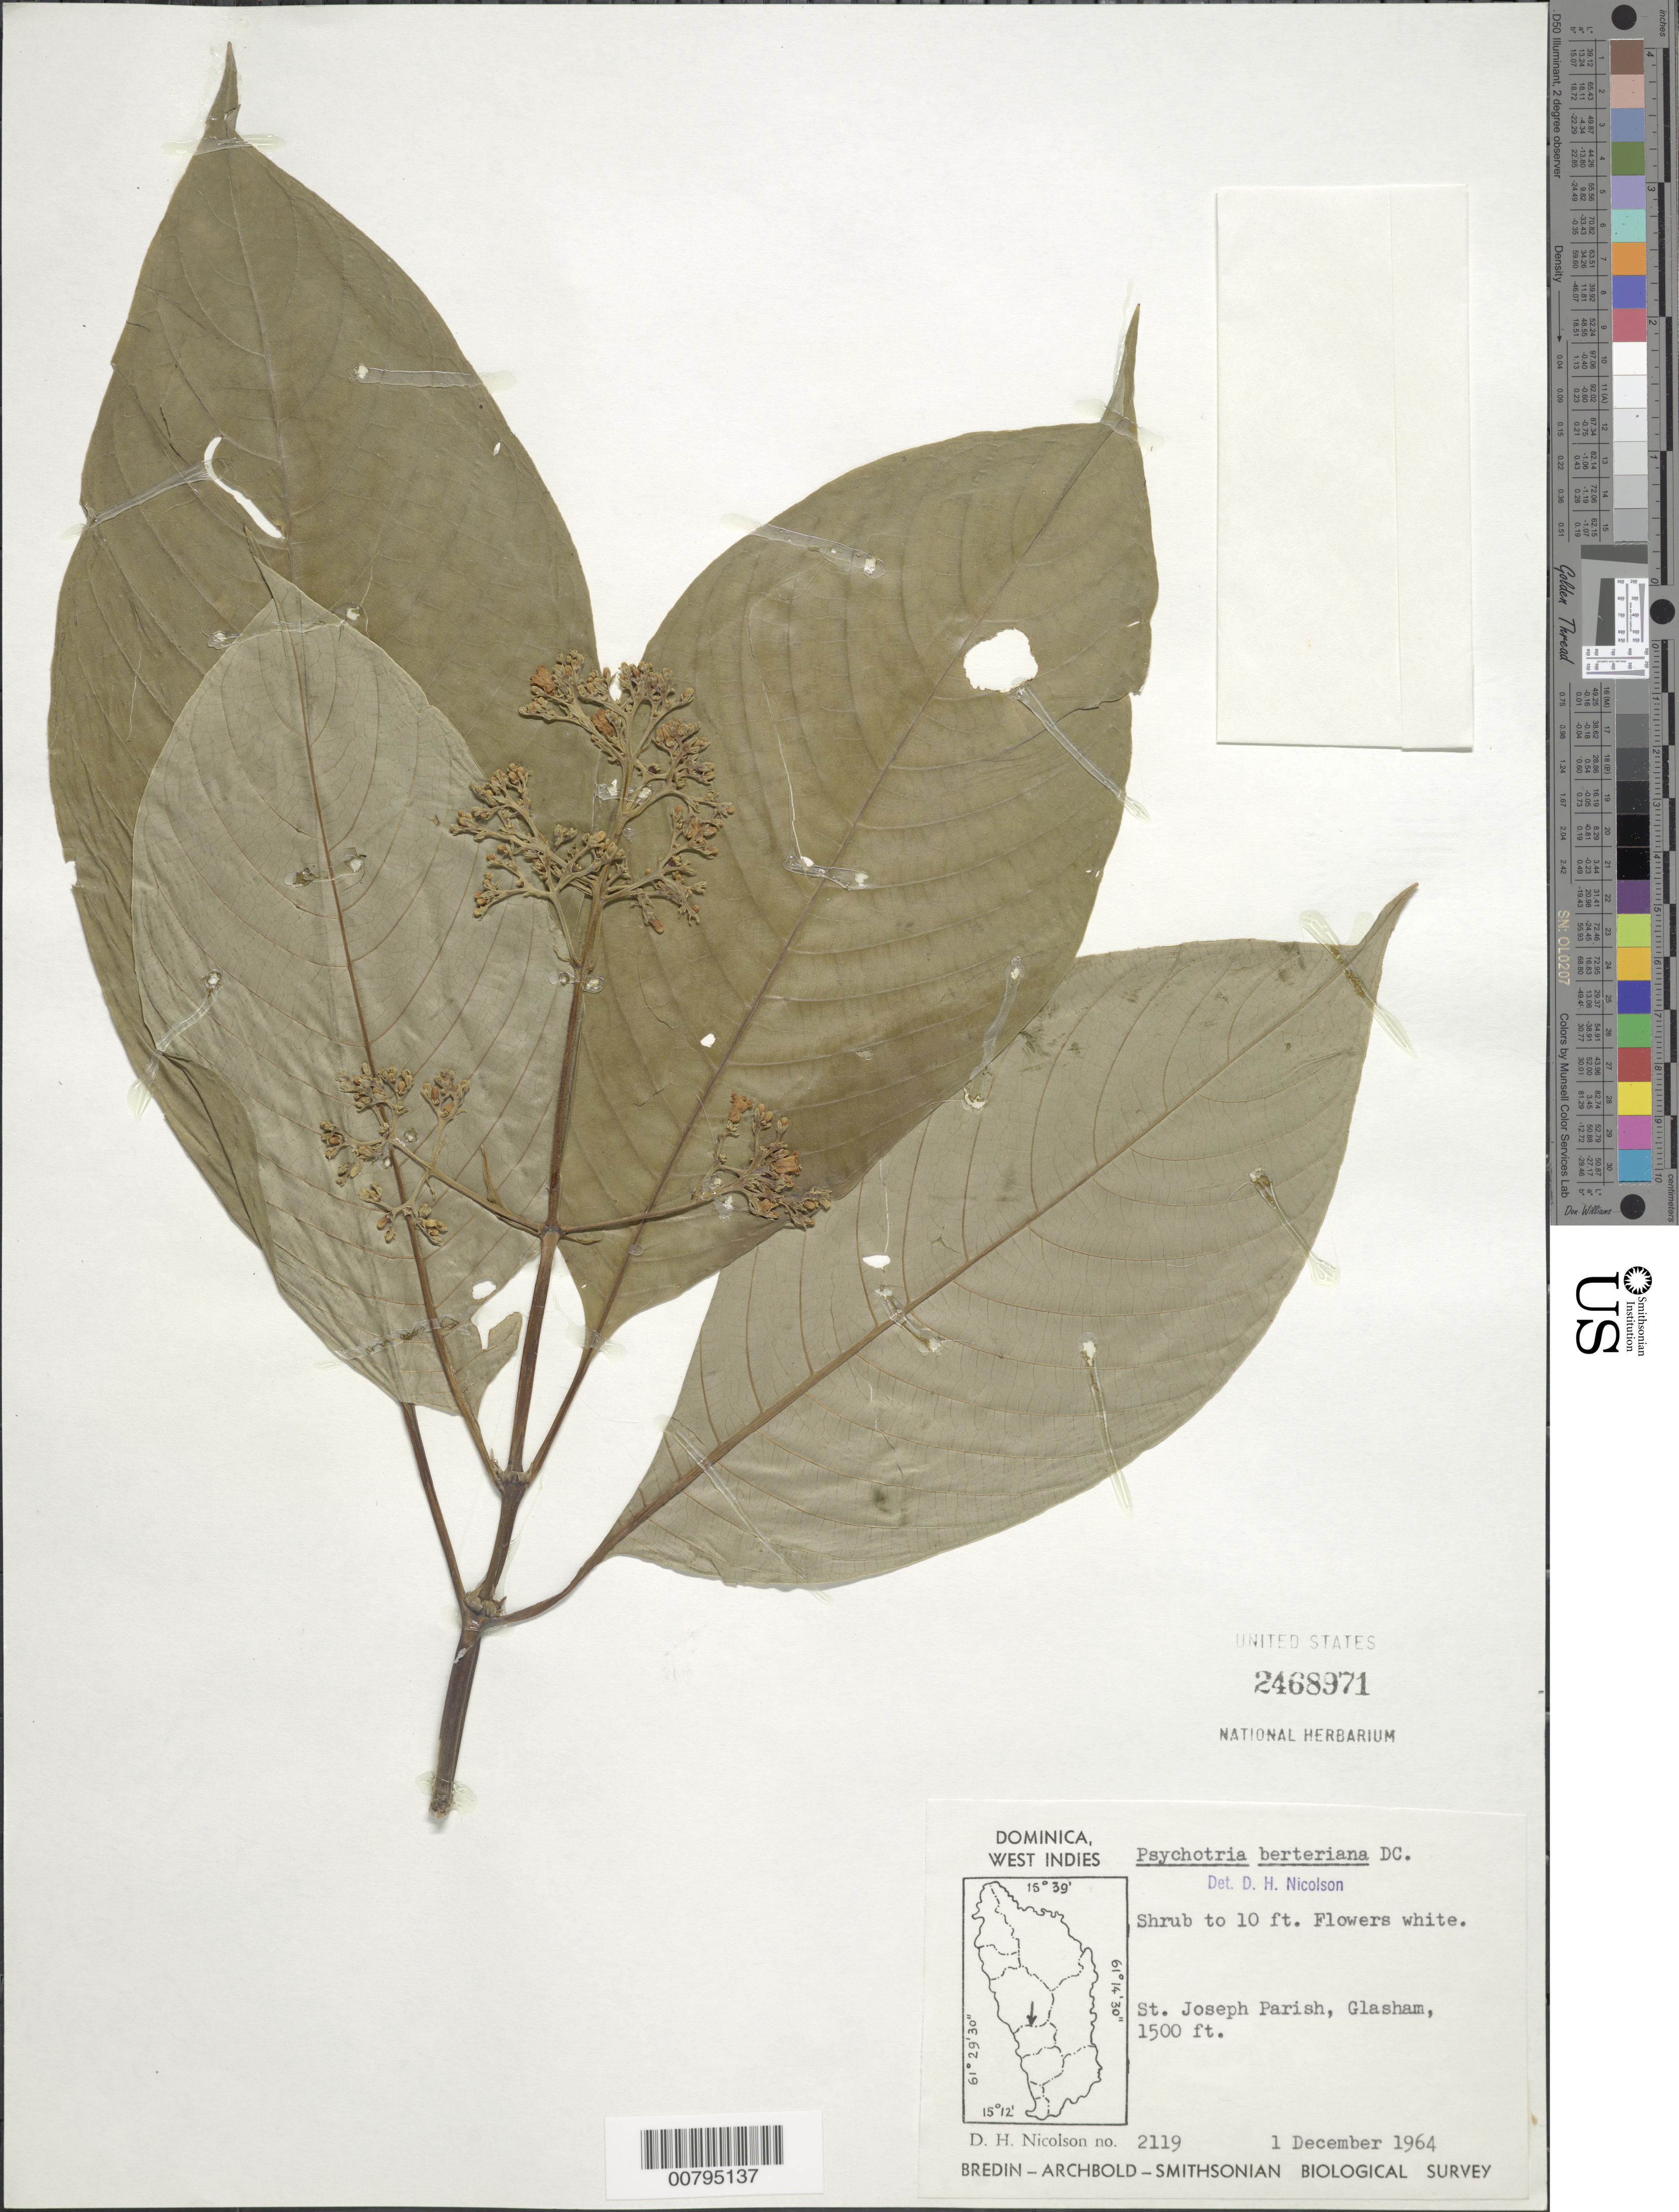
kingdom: Plantae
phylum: Tracheophyta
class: Magnoliopsida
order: Gentianales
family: Rubiaceae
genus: Psychotria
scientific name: Psychotria berteroana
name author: DC.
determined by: Nicolson, Dan H.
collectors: D. H. Nicolson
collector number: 2119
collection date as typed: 01 Dec 1964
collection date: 1964-12-01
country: Dominica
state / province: St. Joseph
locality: Glasham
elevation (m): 457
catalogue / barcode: US 2468971